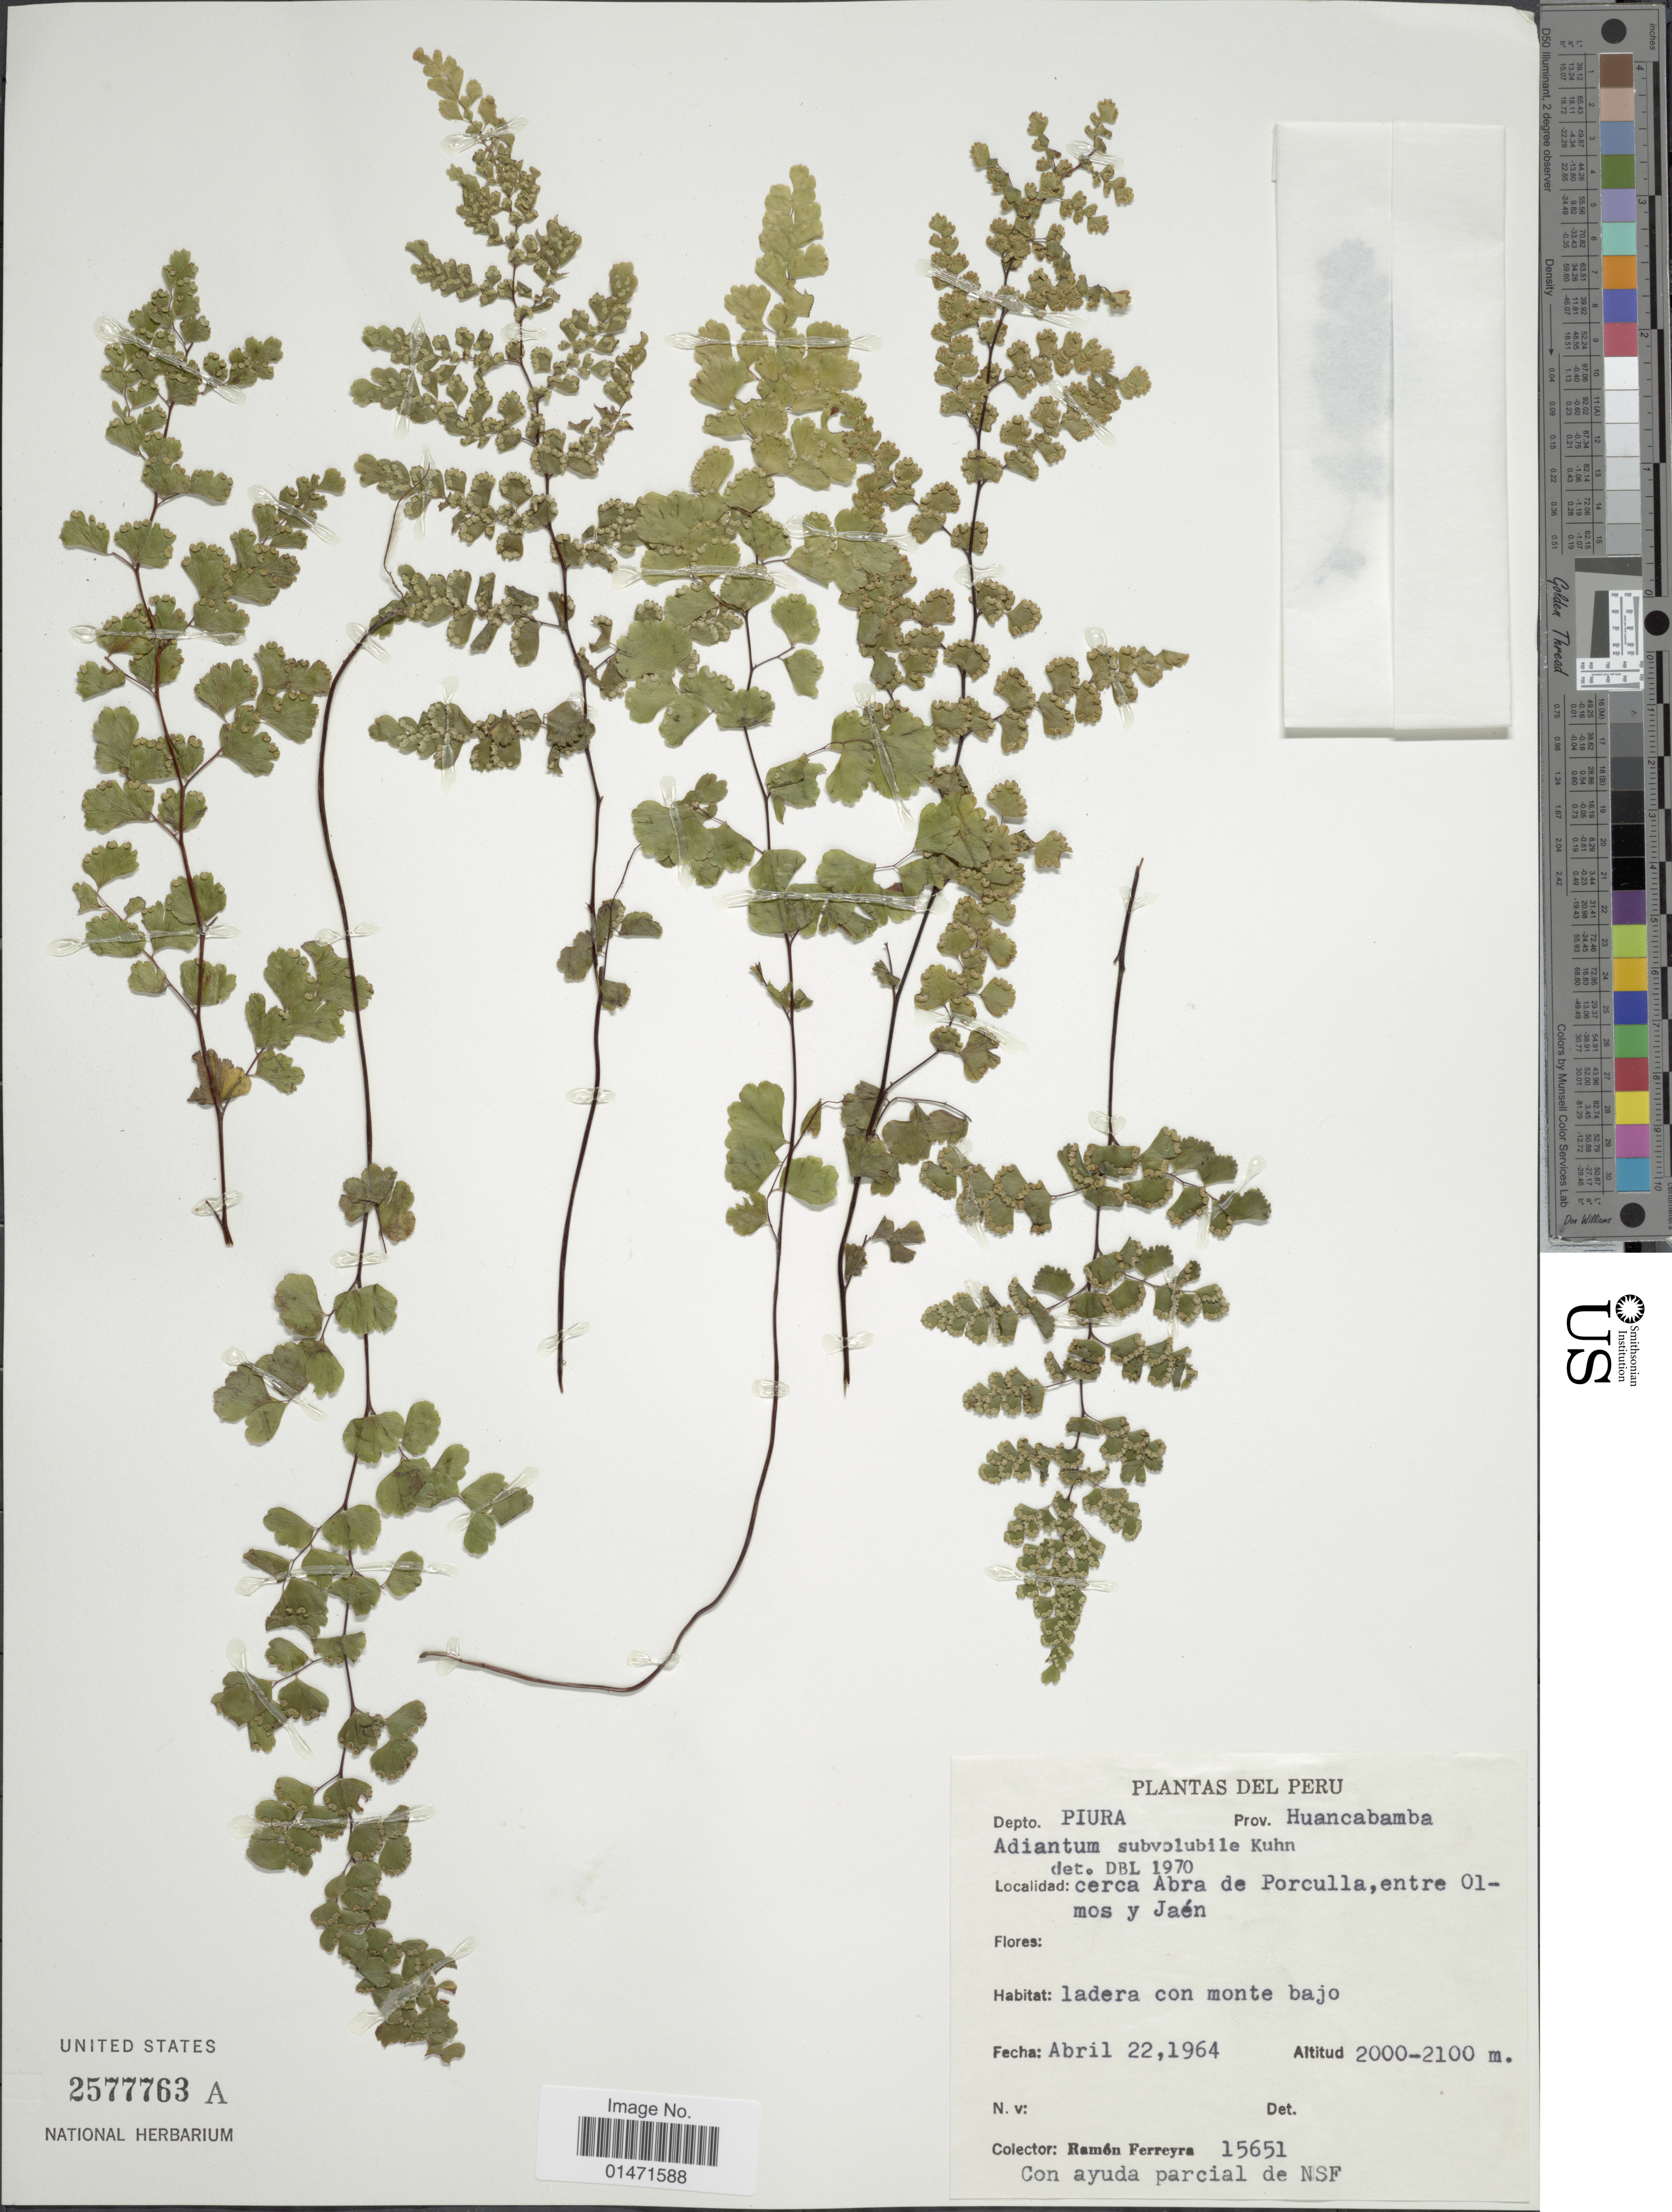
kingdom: Plantae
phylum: Tracheophyta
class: Polypodiopsida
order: Polypodiales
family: Pteridaceae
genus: Adiantum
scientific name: Adiantum subvolubile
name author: Mett. ex Kuhn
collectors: R. A. Ferreyra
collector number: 15651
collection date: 1964-04-22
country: Peru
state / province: Piura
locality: Prov. Huancabamba. Cerca Abra de Porculla, entre 01-mos y Jaén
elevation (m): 2000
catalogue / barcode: US 2577763A